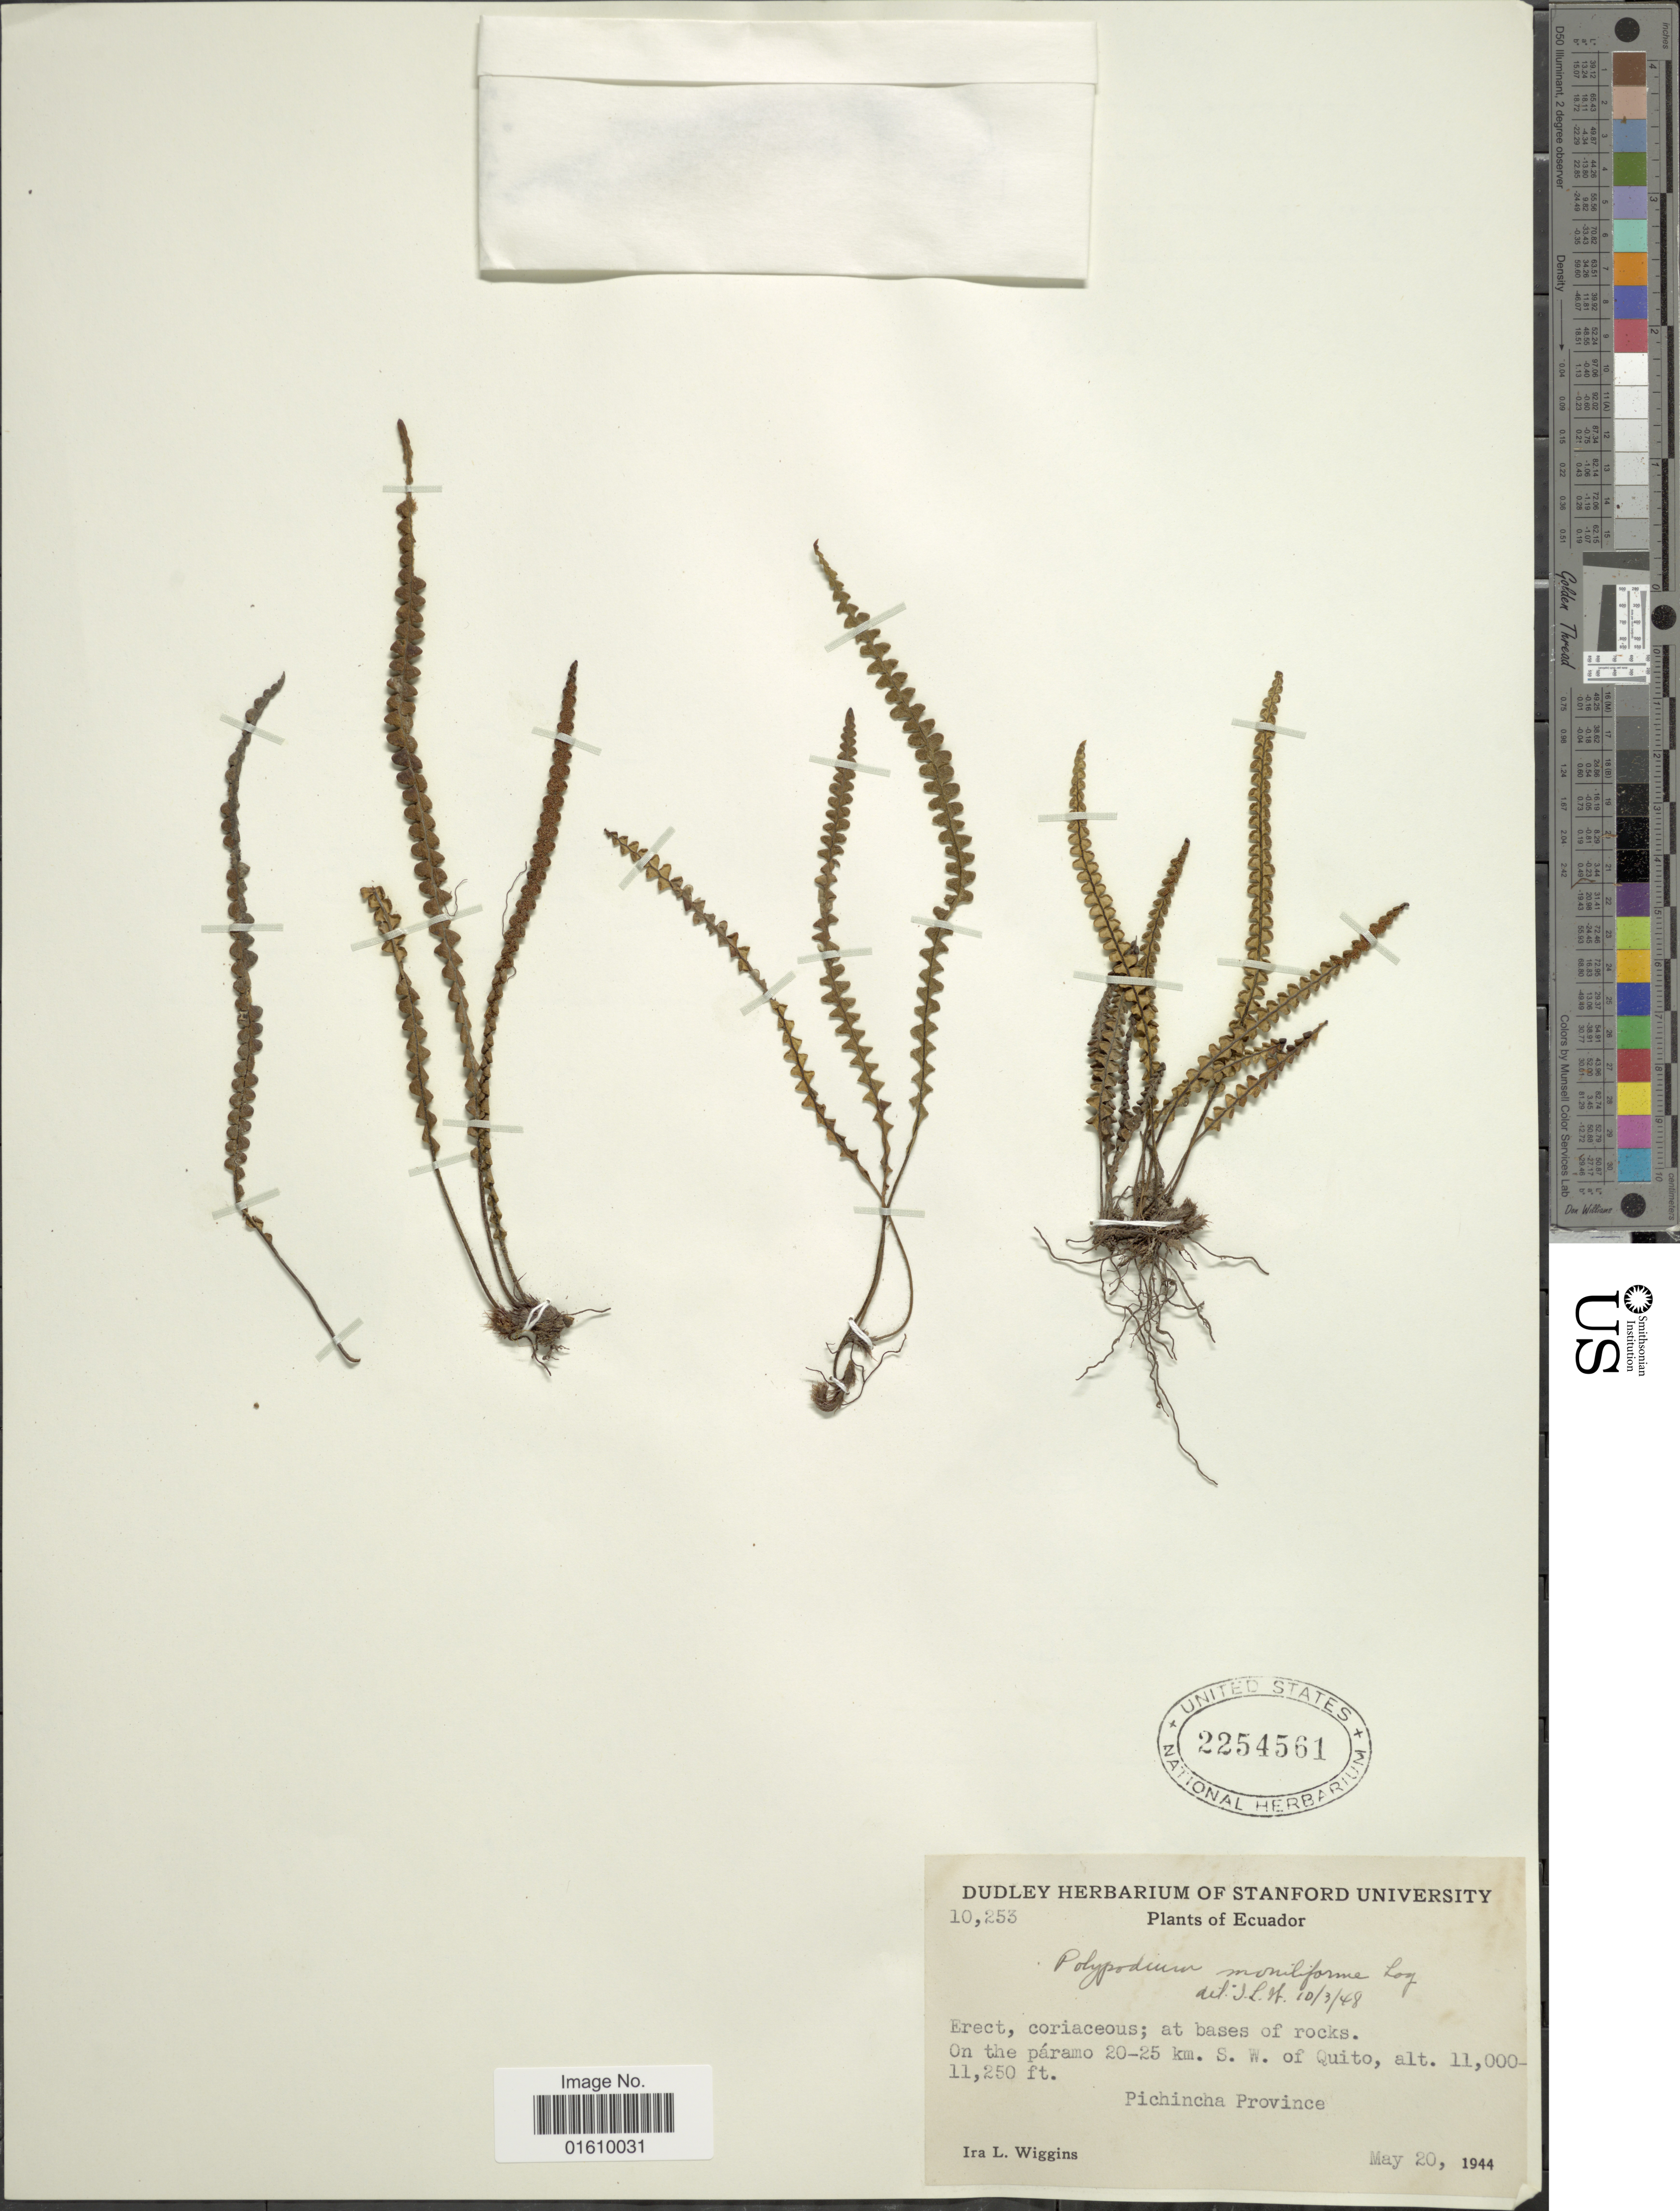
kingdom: Plantae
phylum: Tracheophyta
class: Polypodiopsida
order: Polypodiales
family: Polypodiaceae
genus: Melpomene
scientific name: Melpomene moniliformis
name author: (Lag. ex Sw.) A.R. Sm. & R.C. Moran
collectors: I. L. Wiggins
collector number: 10253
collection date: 1944-05-20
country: Ecuador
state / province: Pichincha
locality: On the parmo 20 - 25 km. S.W. of Quito, Pichincha Province.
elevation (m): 3353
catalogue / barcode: US 2254561